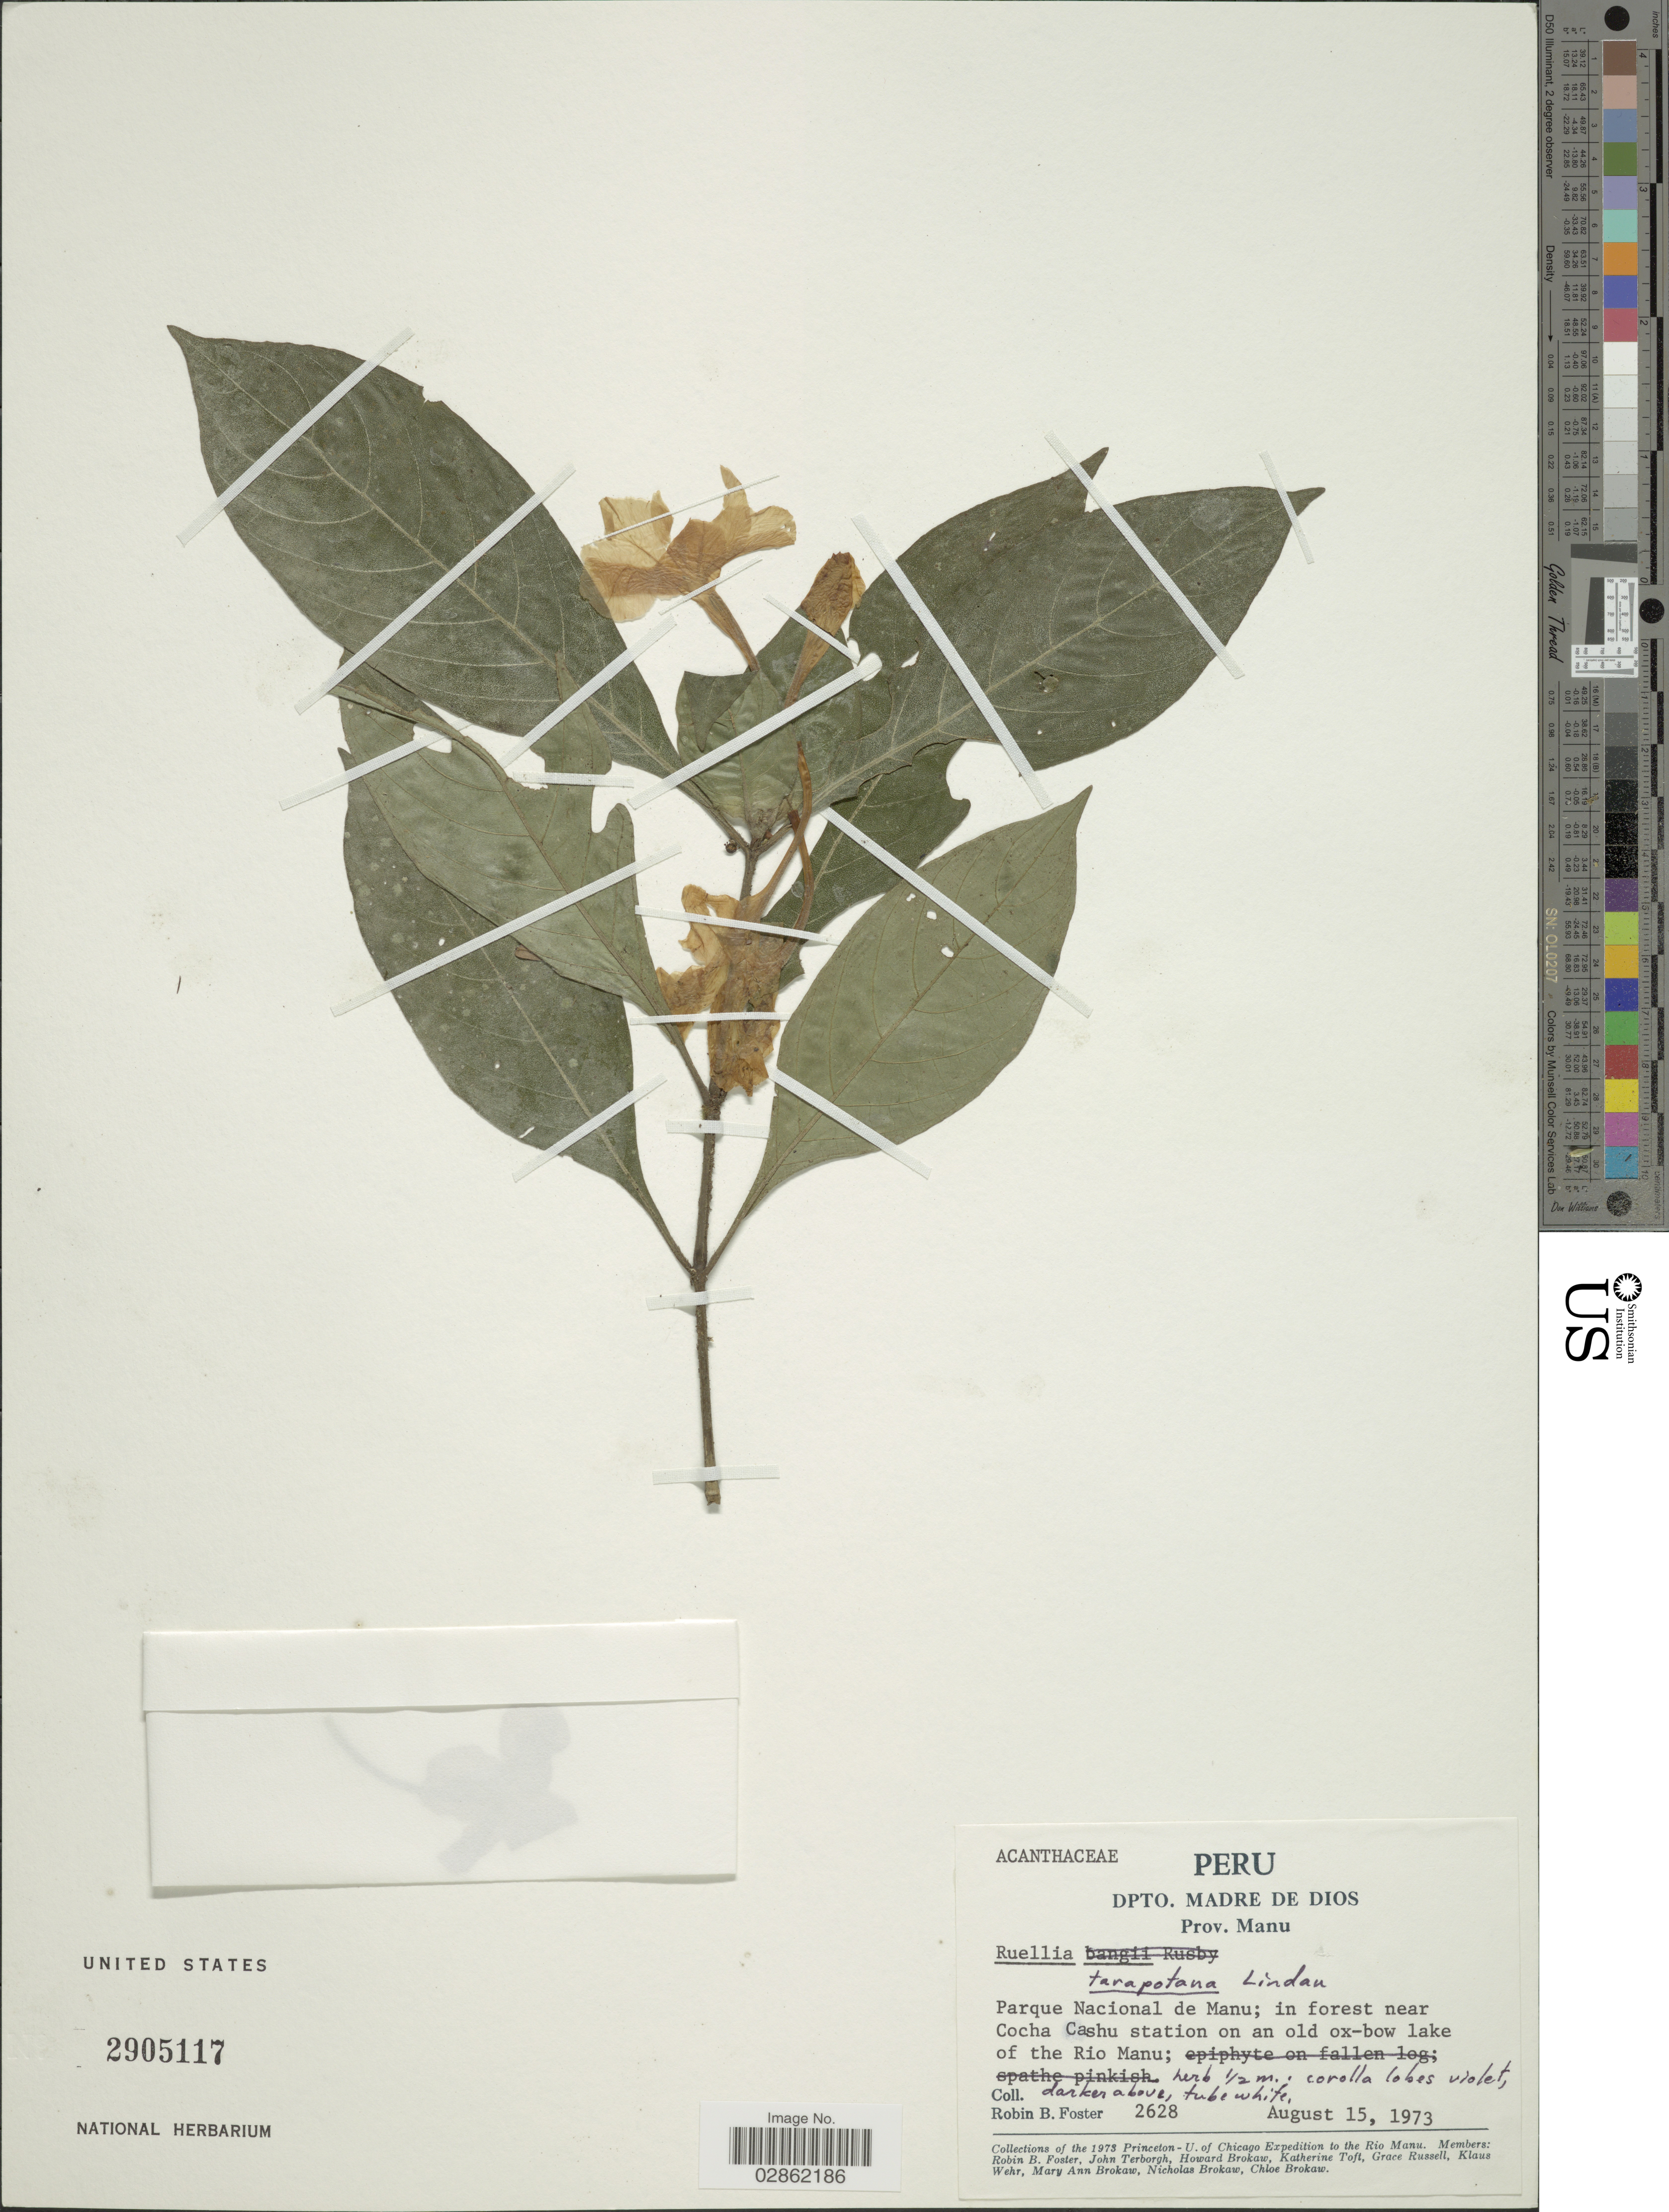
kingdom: Plantae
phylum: Tracheophyta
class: Magnoliopsida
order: Lamiales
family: Acanthaceae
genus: Ruellia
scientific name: Ruellia tarapotana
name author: Lindau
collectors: R. B. Foster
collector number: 2628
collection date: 1973-08-15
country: Peru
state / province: Madre de Dios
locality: Dpto. Madre de Dios, Prov. Manu, Parque Nacional de Manu, In forest near Cocha Cashu station on an old ox-bow lake of the Rio Manu.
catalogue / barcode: US 2905117